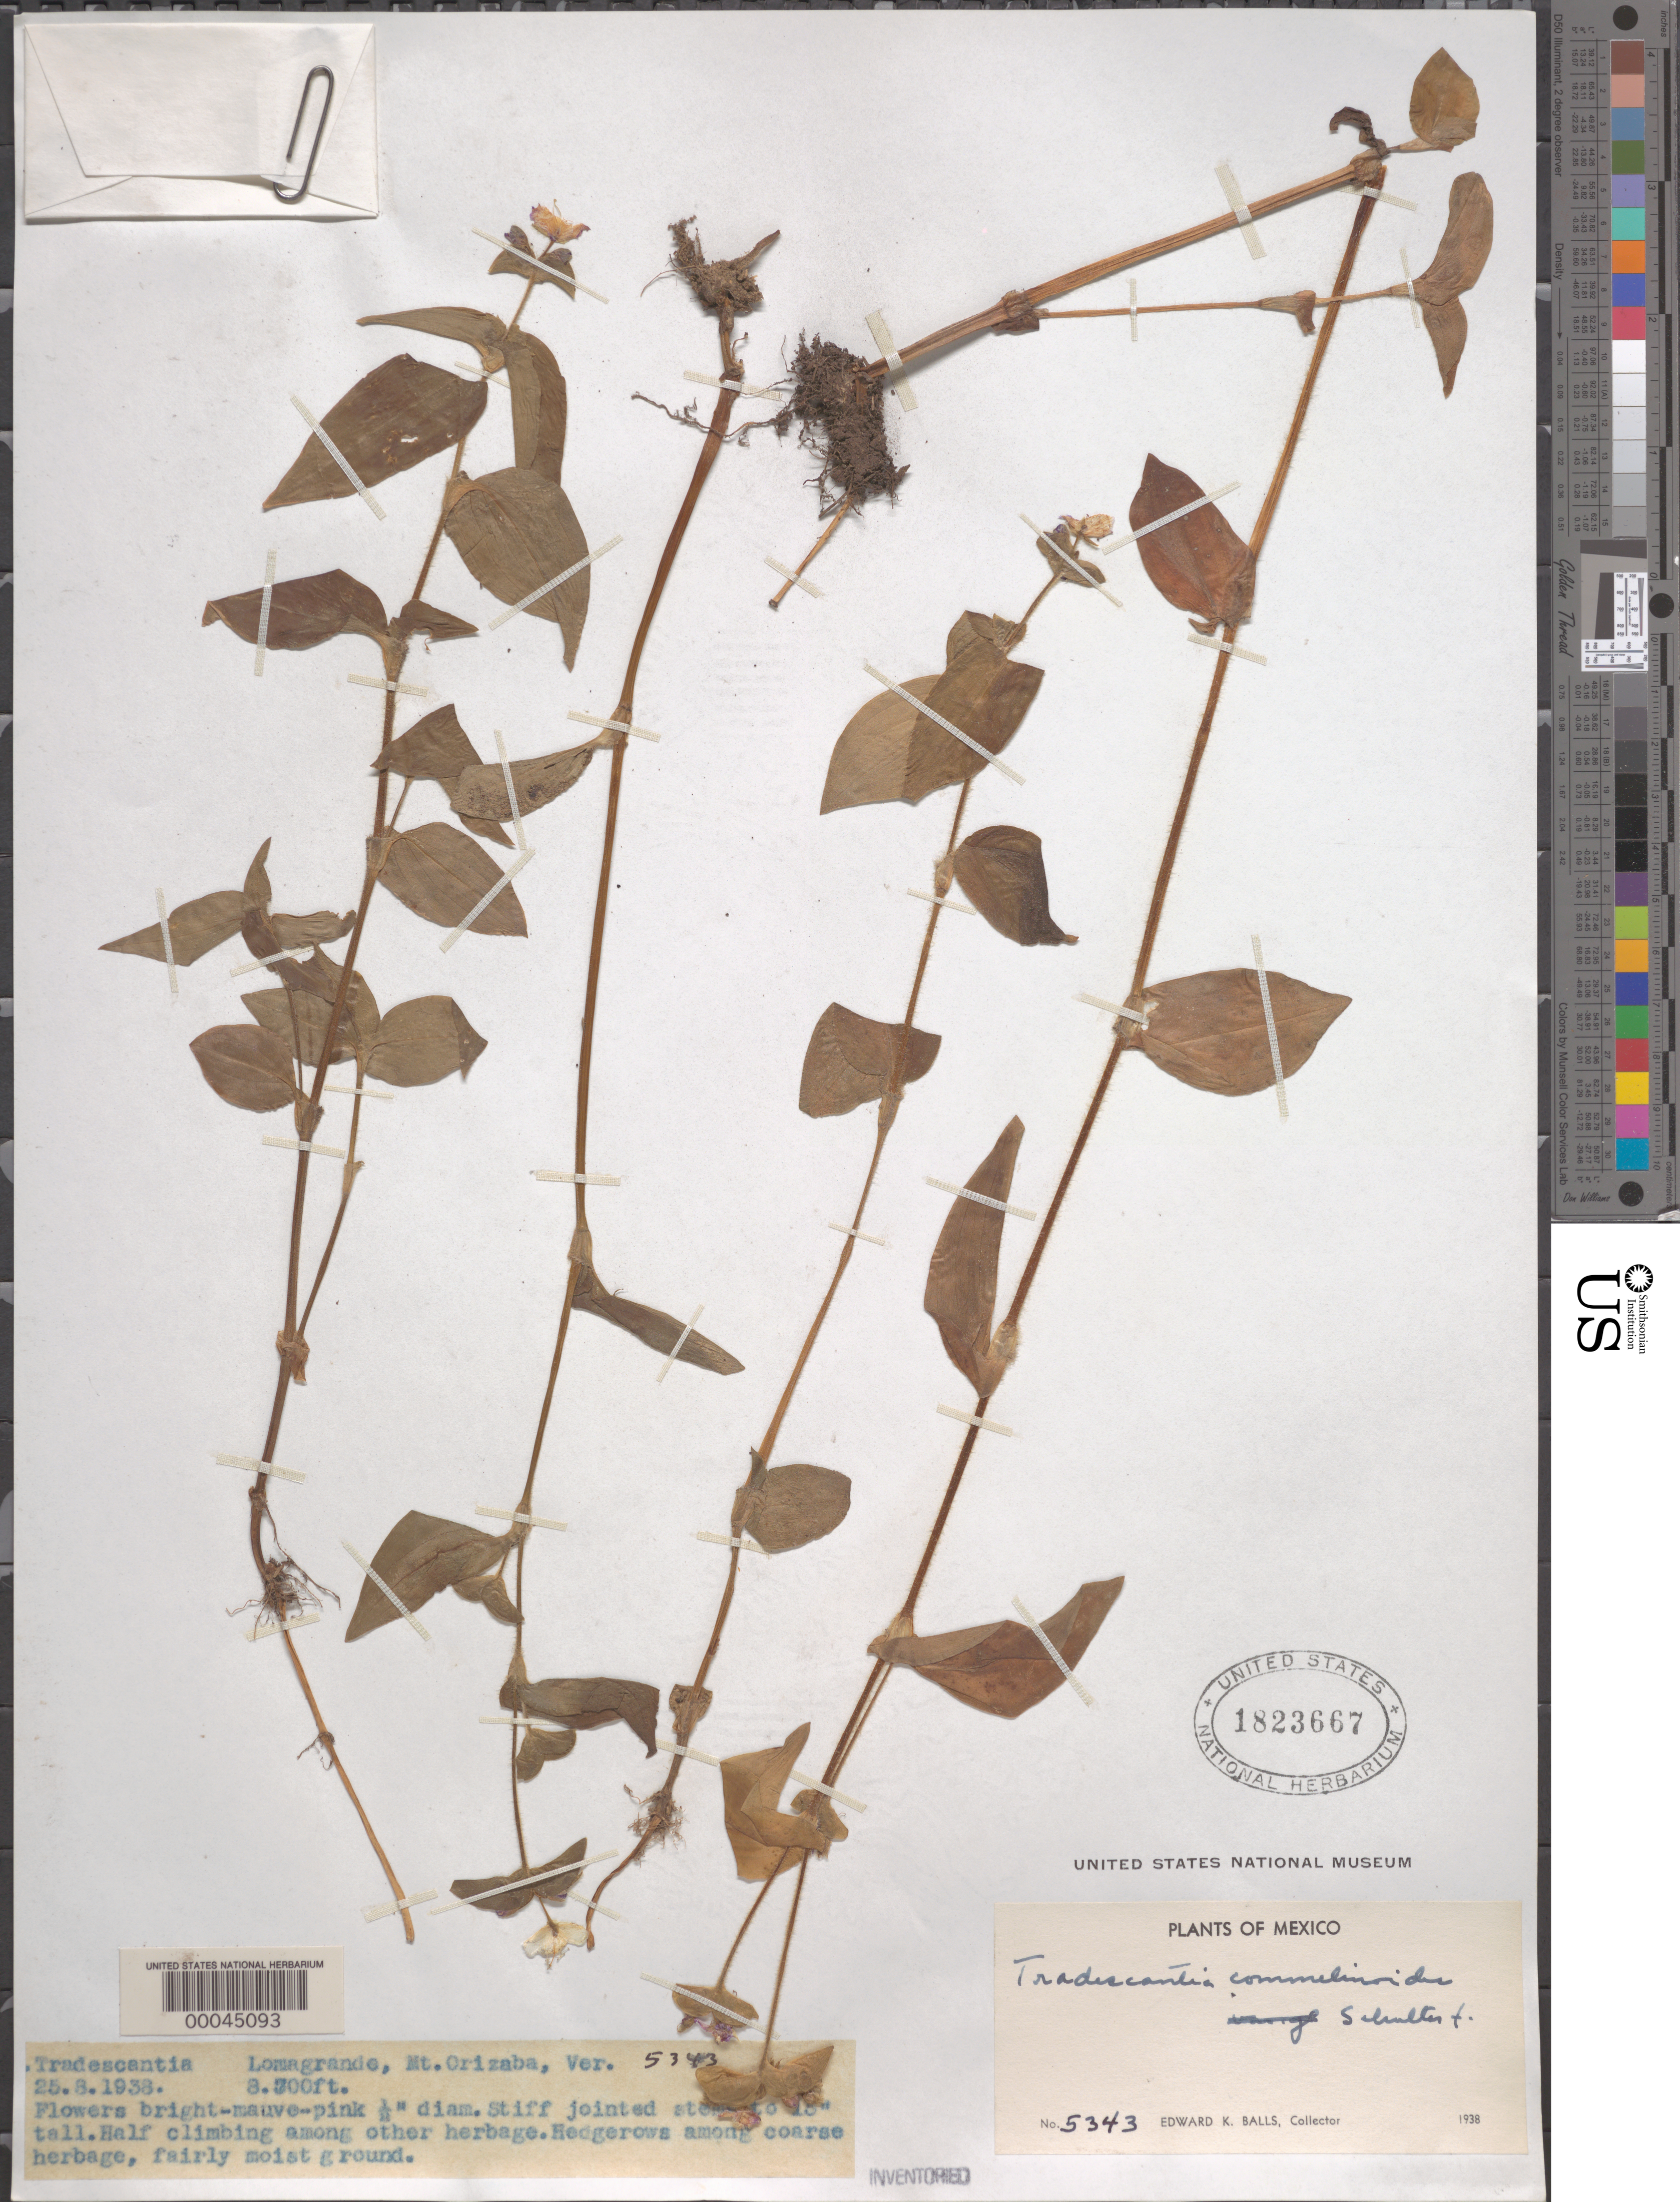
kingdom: Plantae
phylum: Tracheophyta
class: Liliopsida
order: Commelinales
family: Commelinaceae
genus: Tradescantia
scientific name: Tradescantia commelinoides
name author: Schult. & Schult. f.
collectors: E. K. Balls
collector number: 5343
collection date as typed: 25 Aug 1938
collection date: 1938-08-25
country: Mexico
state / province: Veracruz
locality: Lomagrande, mt. Orizaba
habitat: Moist hedgerow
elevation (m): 2654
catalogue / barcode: US 1823667